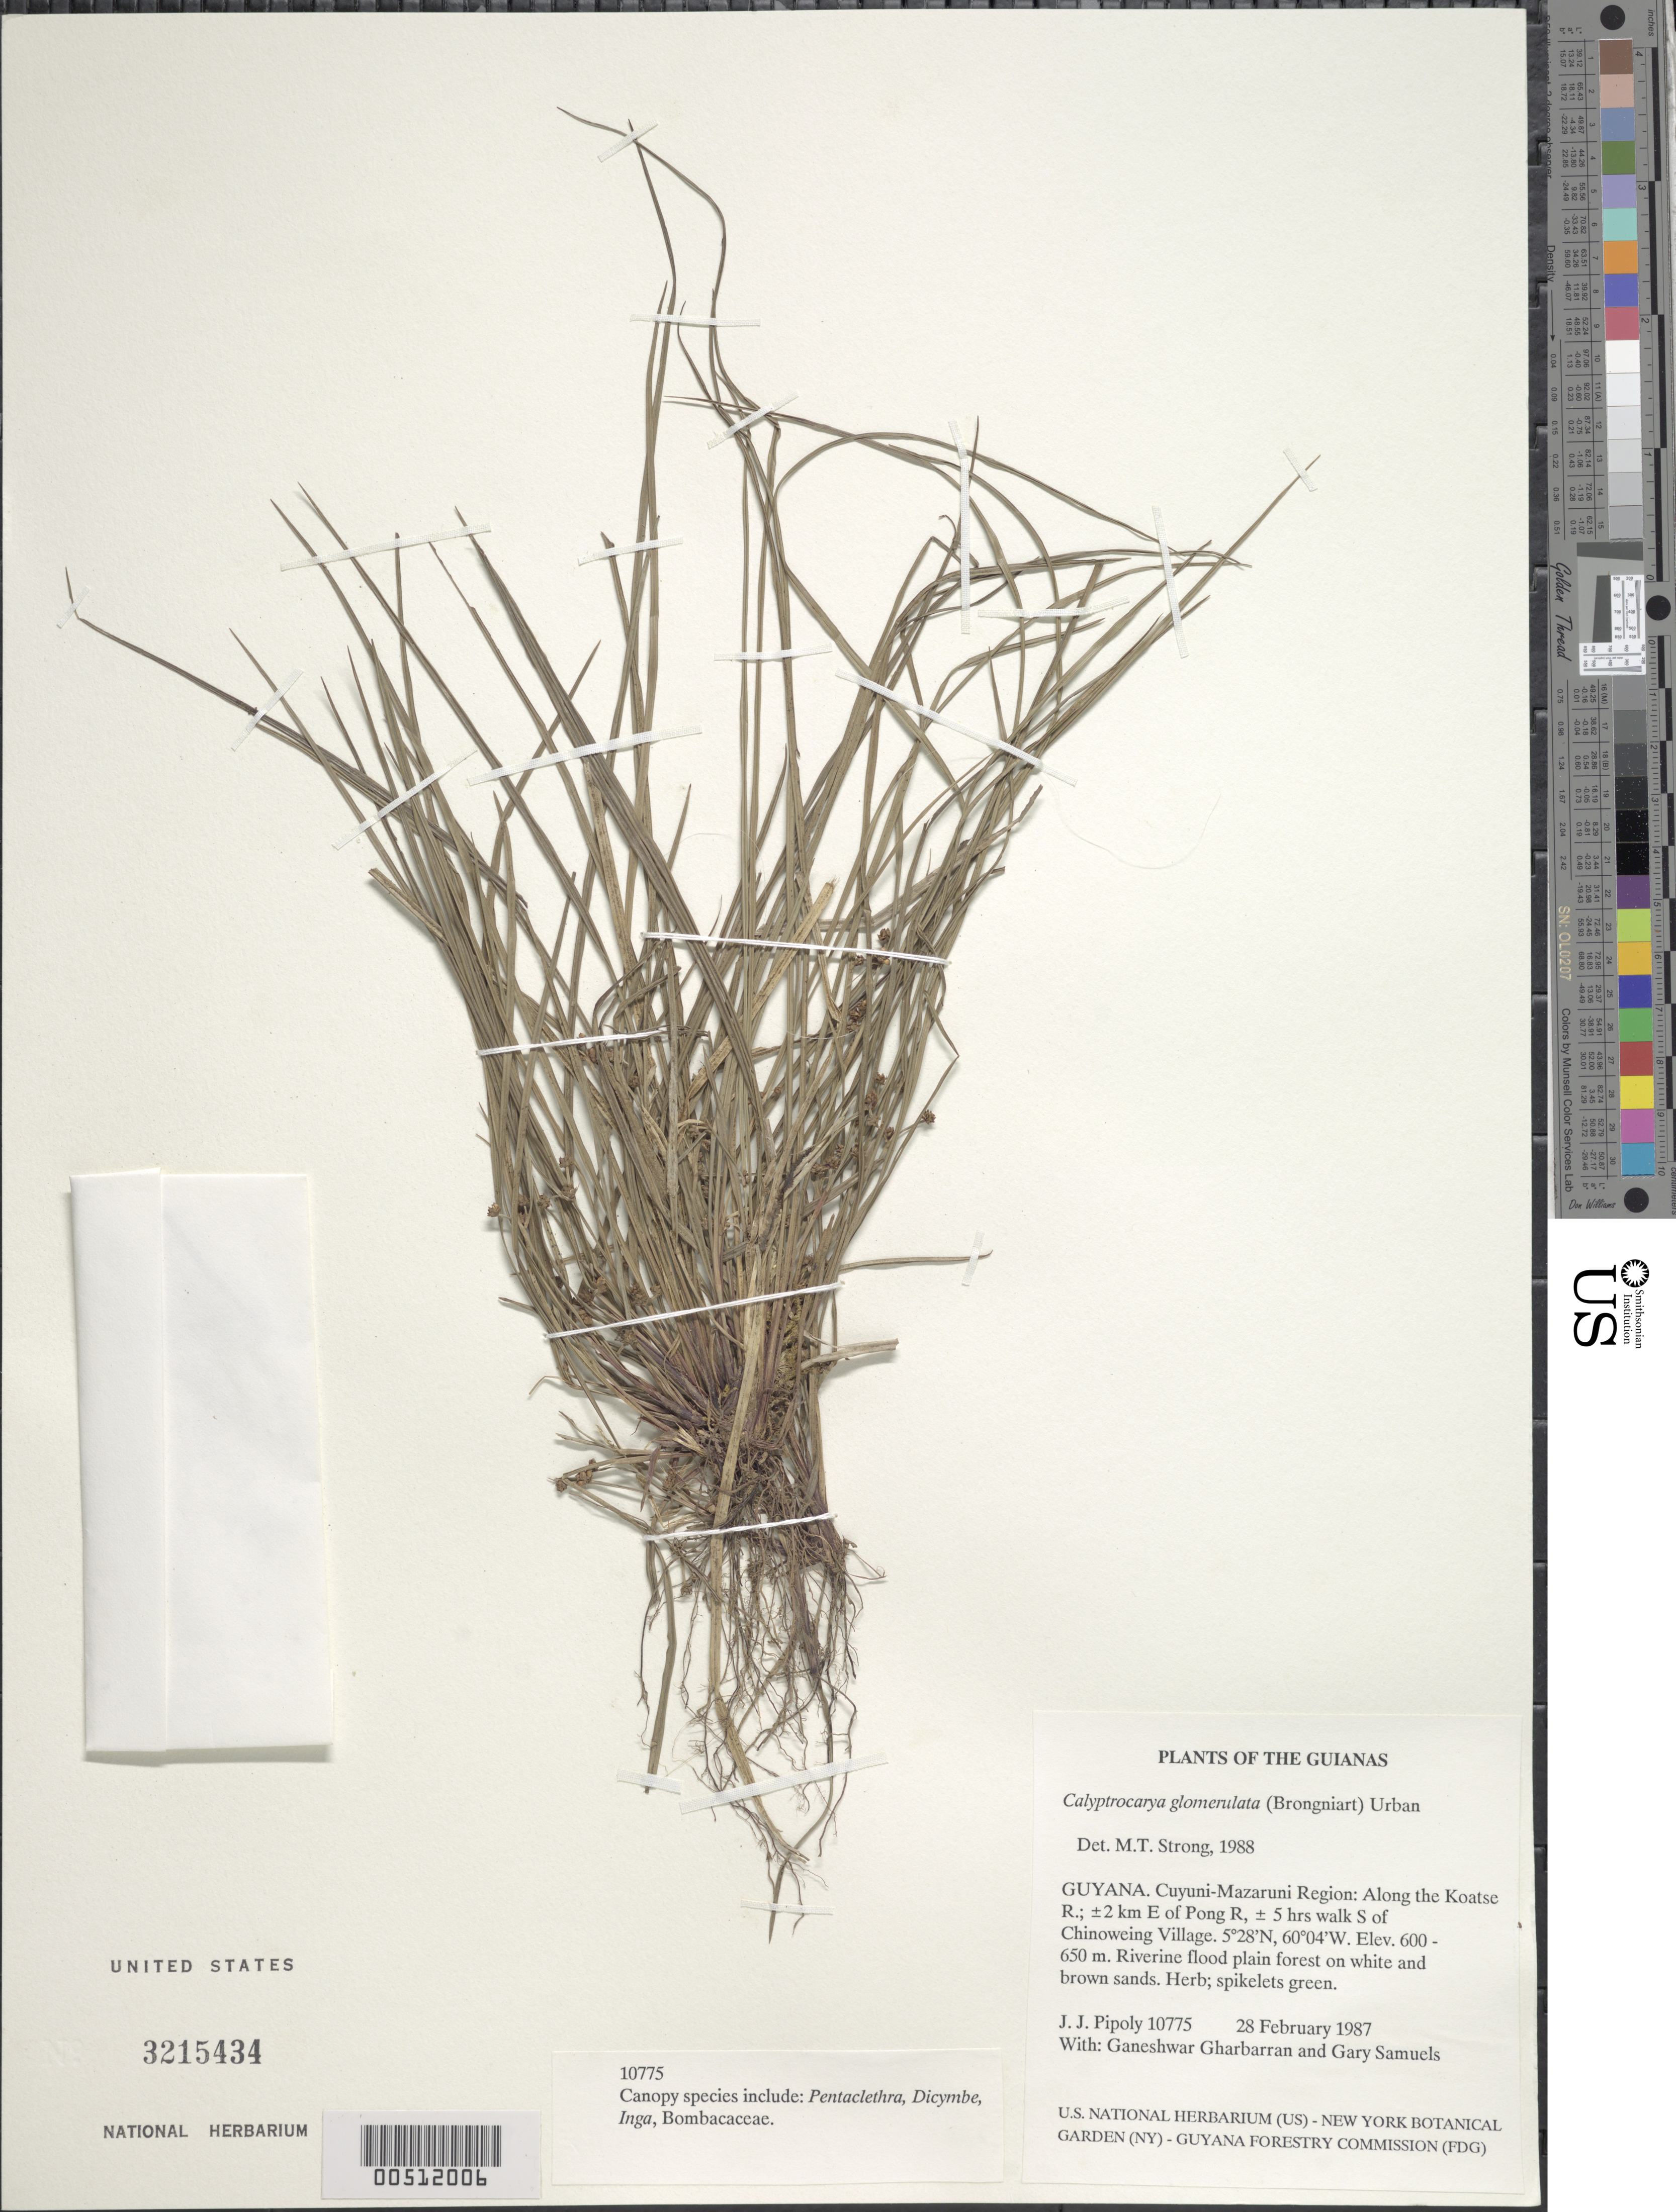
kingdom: Plantae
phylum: Tracheophyta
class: Liliopsida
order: Poales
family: Cyperaceae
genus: Calyptrocarya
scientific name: Calyptrocarya glomerulata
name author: (Brongn.) Urb.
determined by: Strong, M. T., (US), Smithsonian Institution - National Museum of Natural History (UNITED STATES)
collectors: J. J. Pipoly, G. Gharbarran & G. Samuels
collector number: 10775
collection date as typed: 28 February 1987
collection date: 1987-02-28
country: Guyana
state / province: Cuyuni-Mazaruni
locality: Along the Koatse R.; ±2 km E of Pong R, ± 5 hrs walk S of Chinoweing Village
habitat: Riverine flood plain forest on white and brown sands; canopy spp. include Pentaclethra, Dicymbe, Bombacaceae, Inga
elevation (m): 600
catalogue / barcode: US 3215434